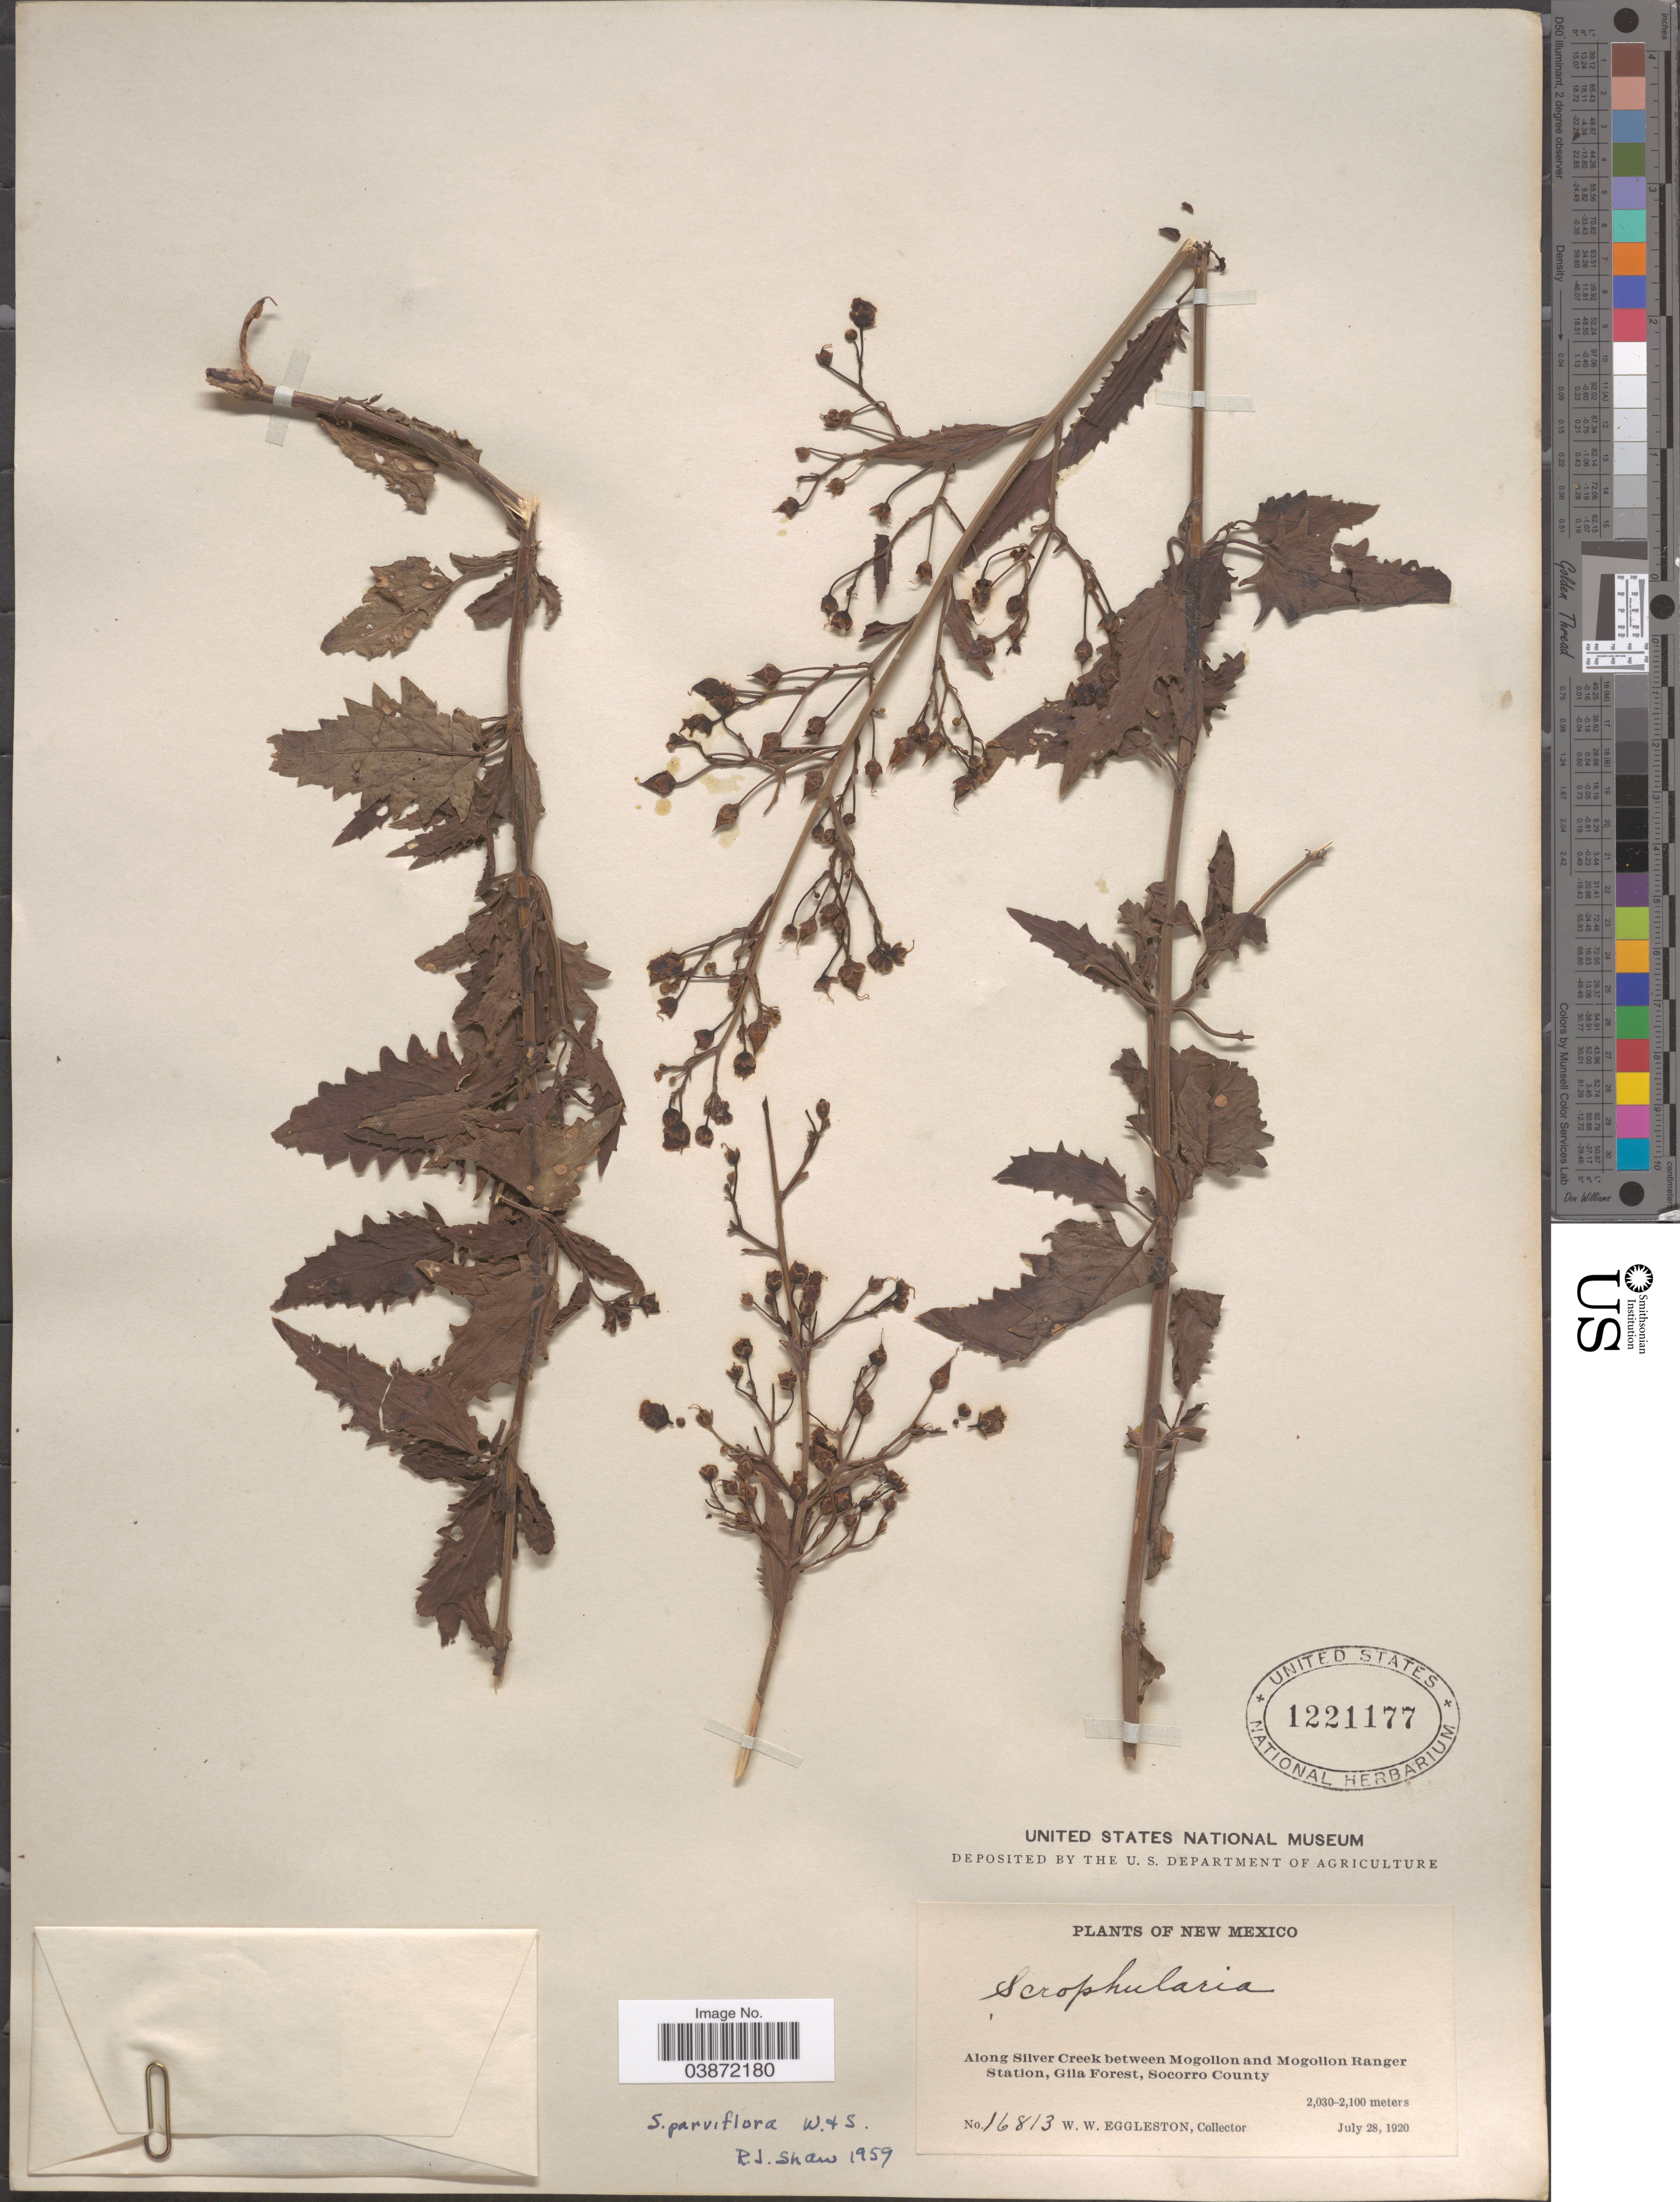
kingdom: Plantae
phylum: Tracheophyta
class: Magnoliopsida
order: Lamiales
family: Scrophulariaceae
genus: Scrophularia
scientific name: Scrophularia parviflora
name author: Wooton & Standl.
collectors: W. W. Eggleston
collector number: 16813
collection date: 1920-07-28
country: United States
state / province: New Mexico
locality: Along Silver Creek between Mogollon and Mogollon Ranger Station, Gilla Forest, Socorro County.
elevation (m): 2030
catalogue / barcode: US 1221177